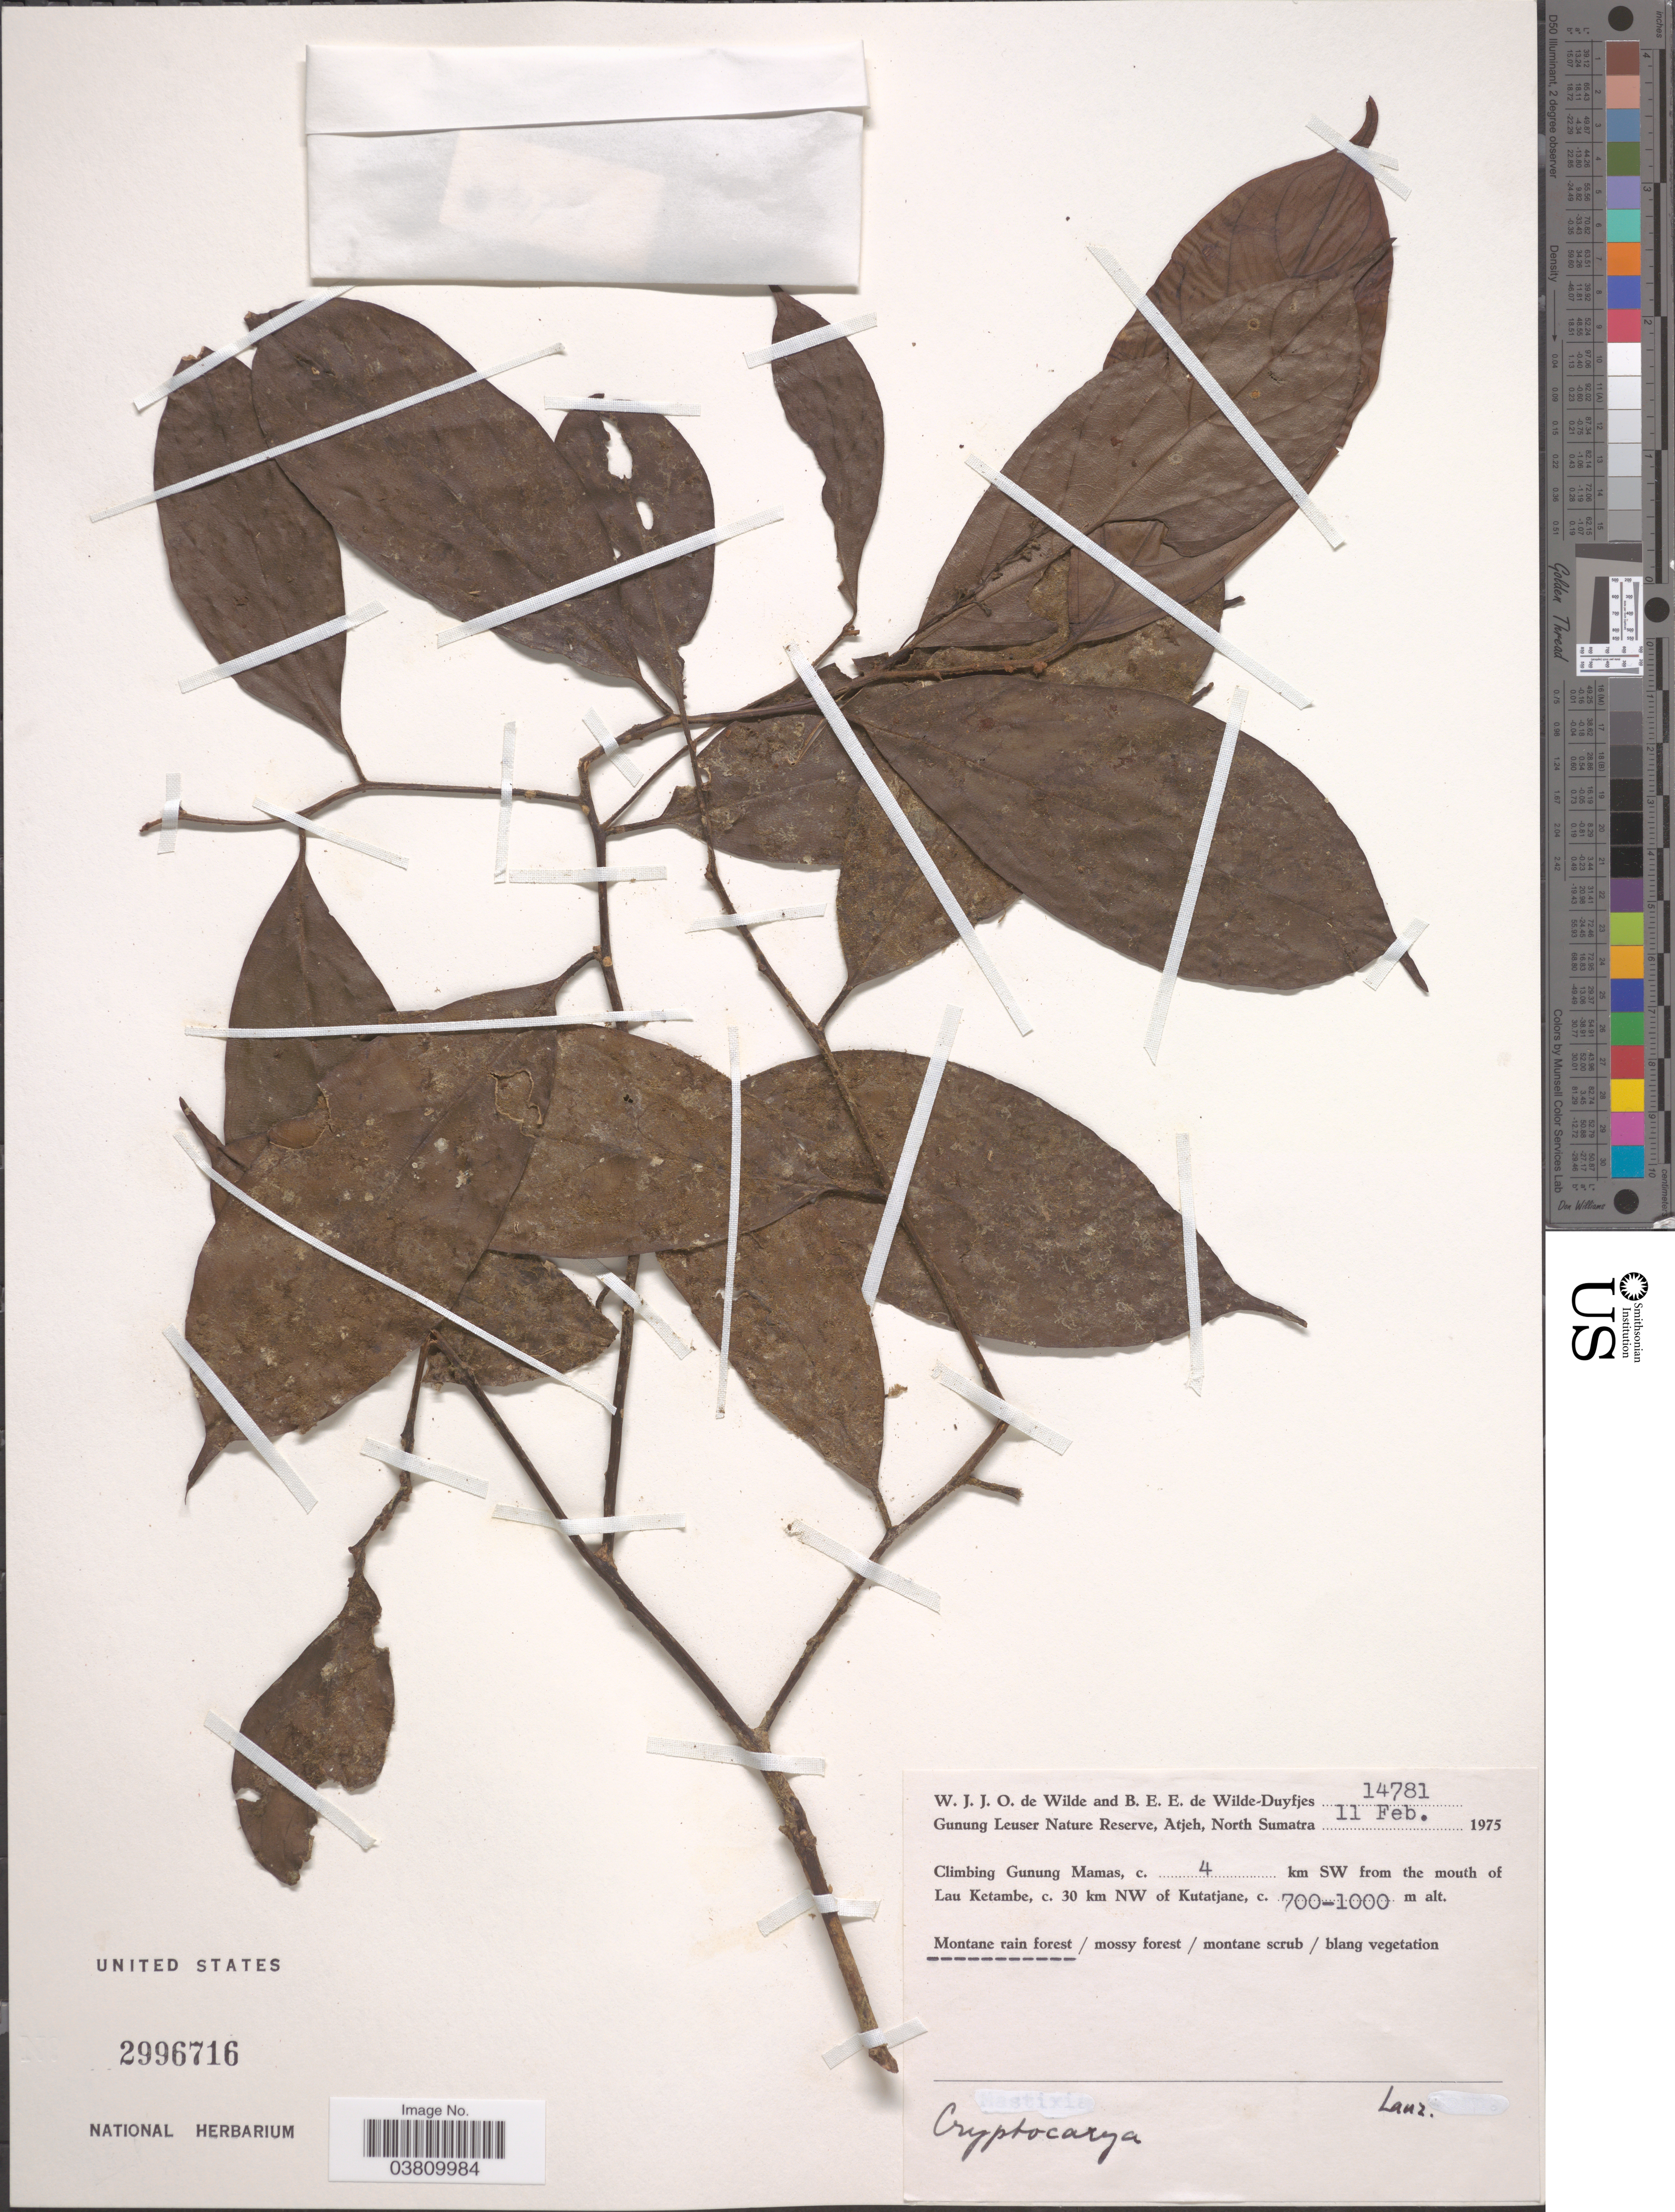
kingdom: Plantae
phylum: Tracheophyta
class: Magnoliopsida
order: Laurales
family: Lauraceae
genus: Cryptocarya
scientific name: Cryptocarya sp.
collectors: W. J. de Wilde & B. E. de Wilde-Duyfjes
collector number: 14781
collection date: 1975-02-11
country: Indonesia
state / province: Sumatra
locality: Gunung Leuser Nature Reserve, Atjeh, North Sumatra. Climbing Gunung Mamas, c. 4 km SW from the mouth of Lau Ketambe, c. 30 km NW of Kutatjane.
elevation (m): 700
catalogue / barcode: US 2996716